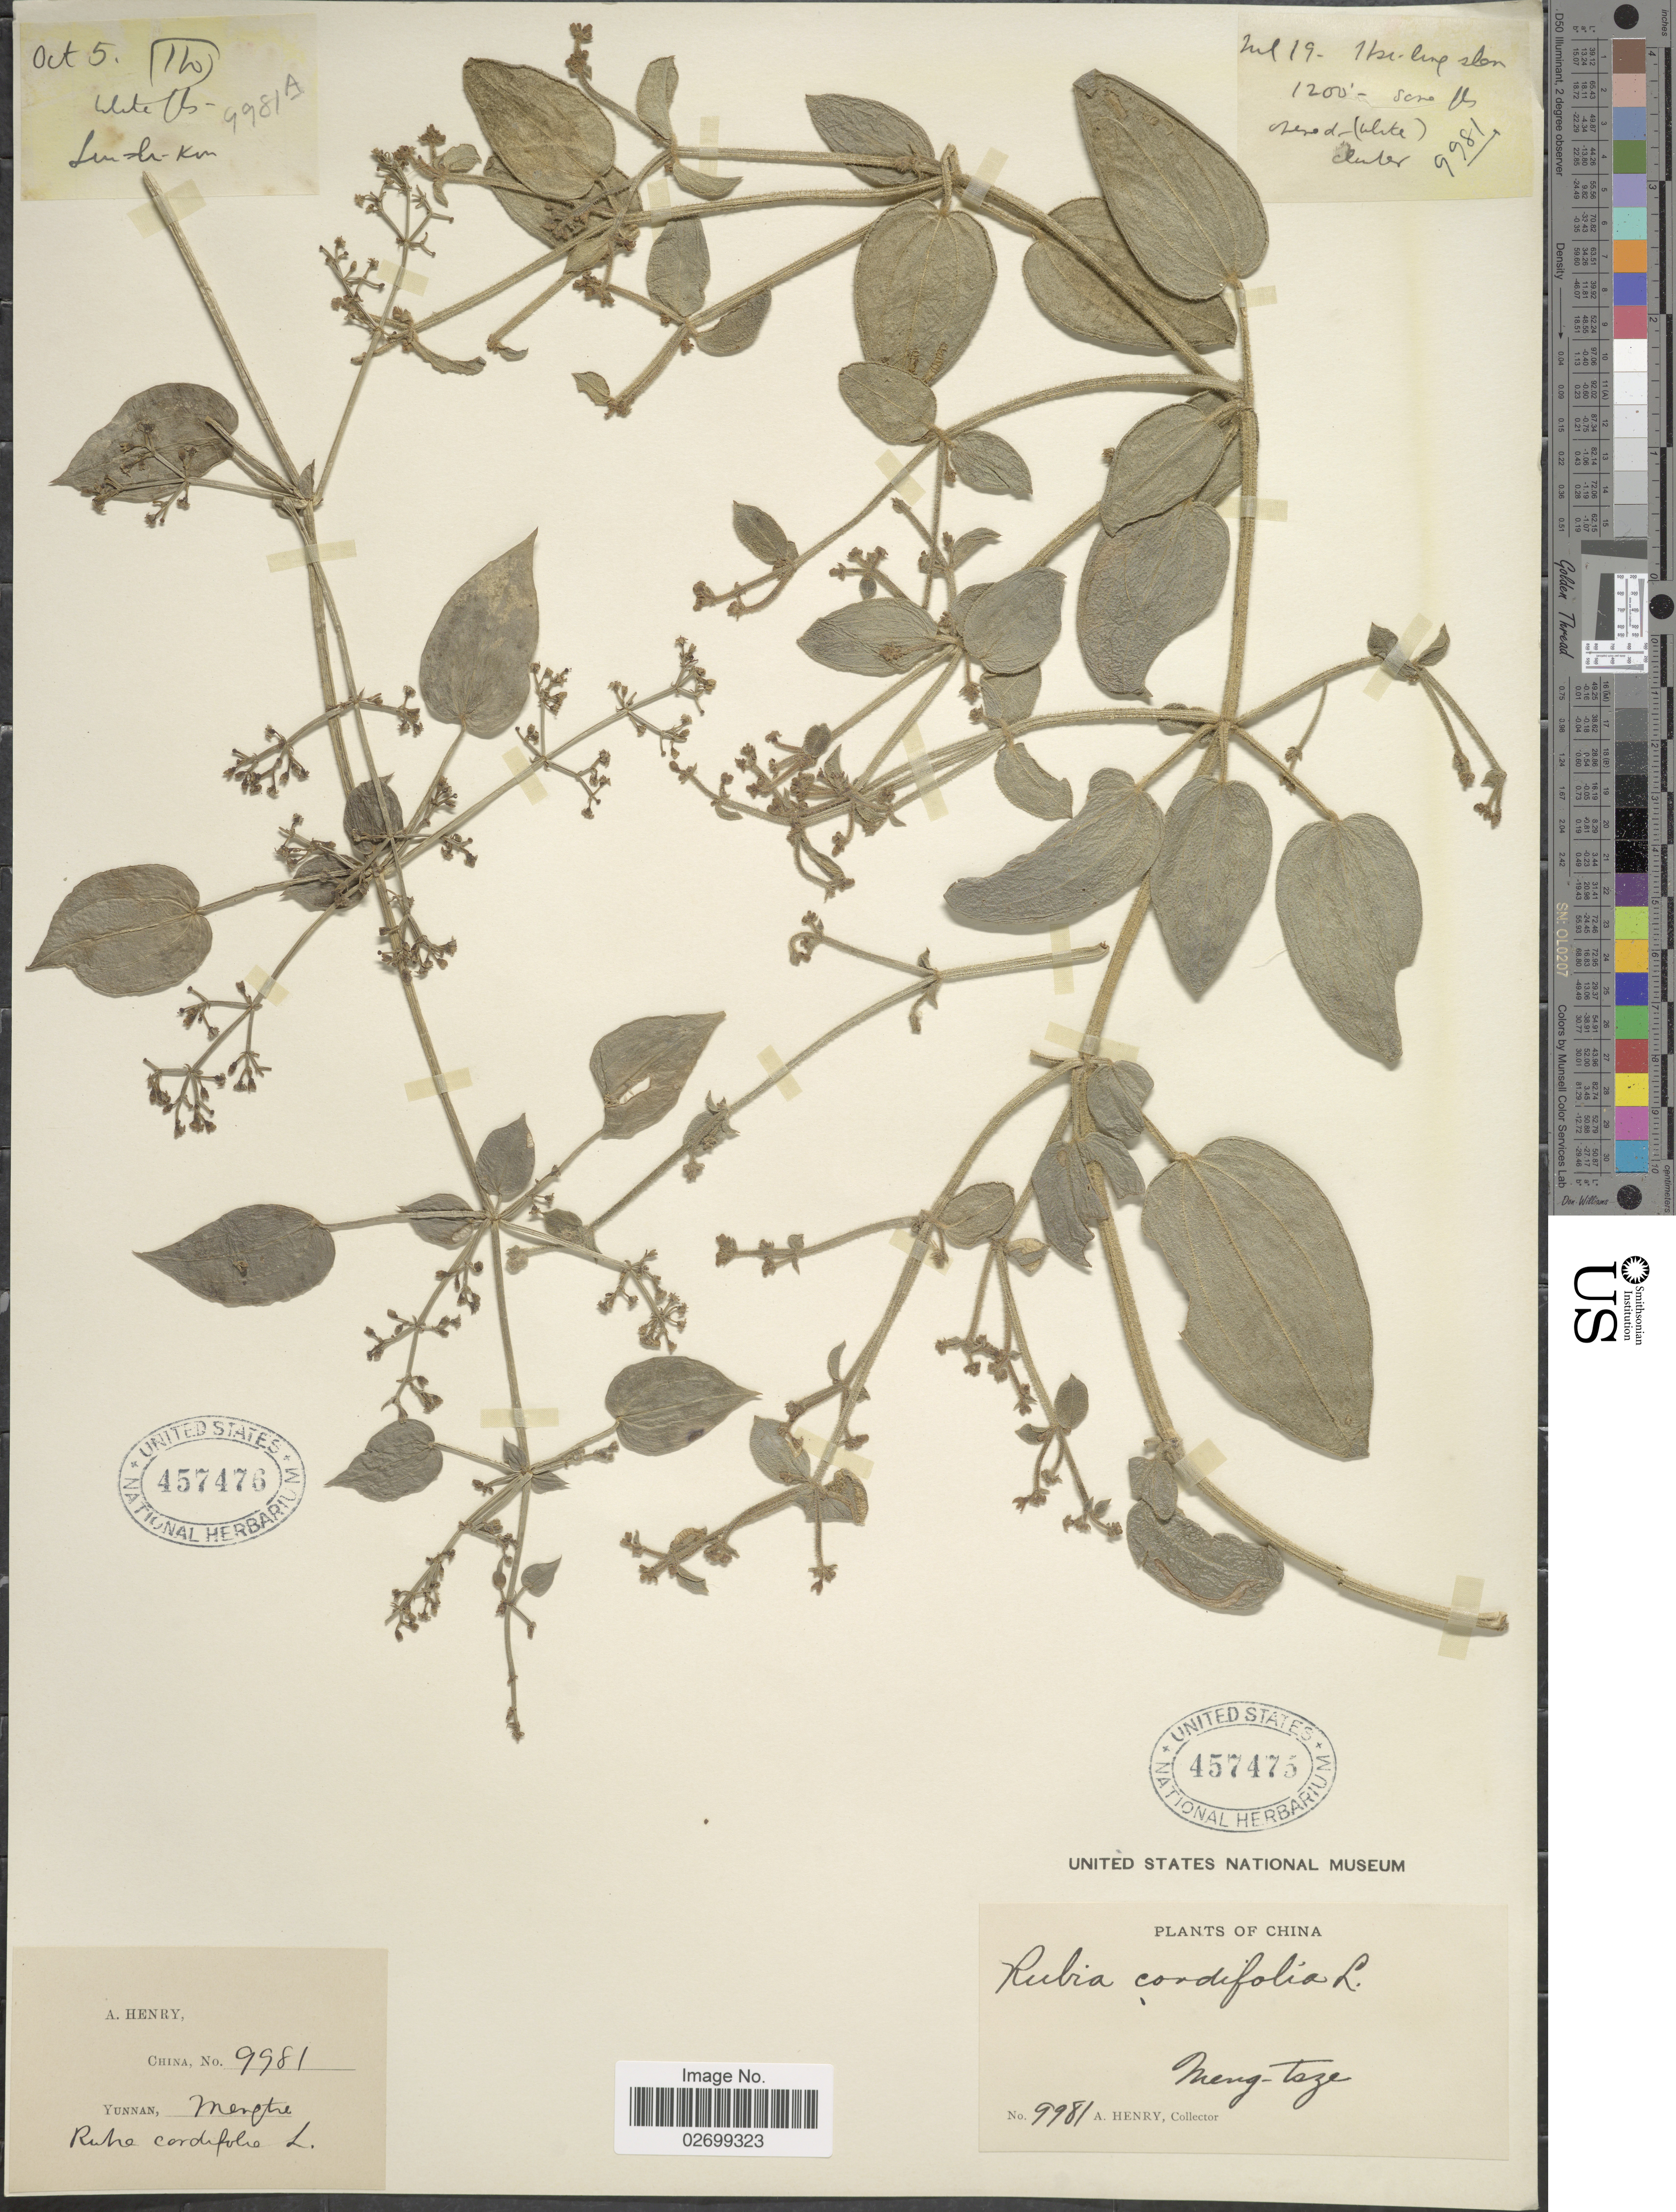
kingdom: Plantae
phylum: Tracheophyta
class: Magnoliopsida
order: Gentianales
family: Rubiaceae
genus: Rubia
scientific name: Rubia cordifolia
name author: L.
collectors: A. Henry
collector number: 9981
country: China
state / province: Yunnan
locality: Meng-tze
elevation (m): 366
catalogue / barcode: US 457475